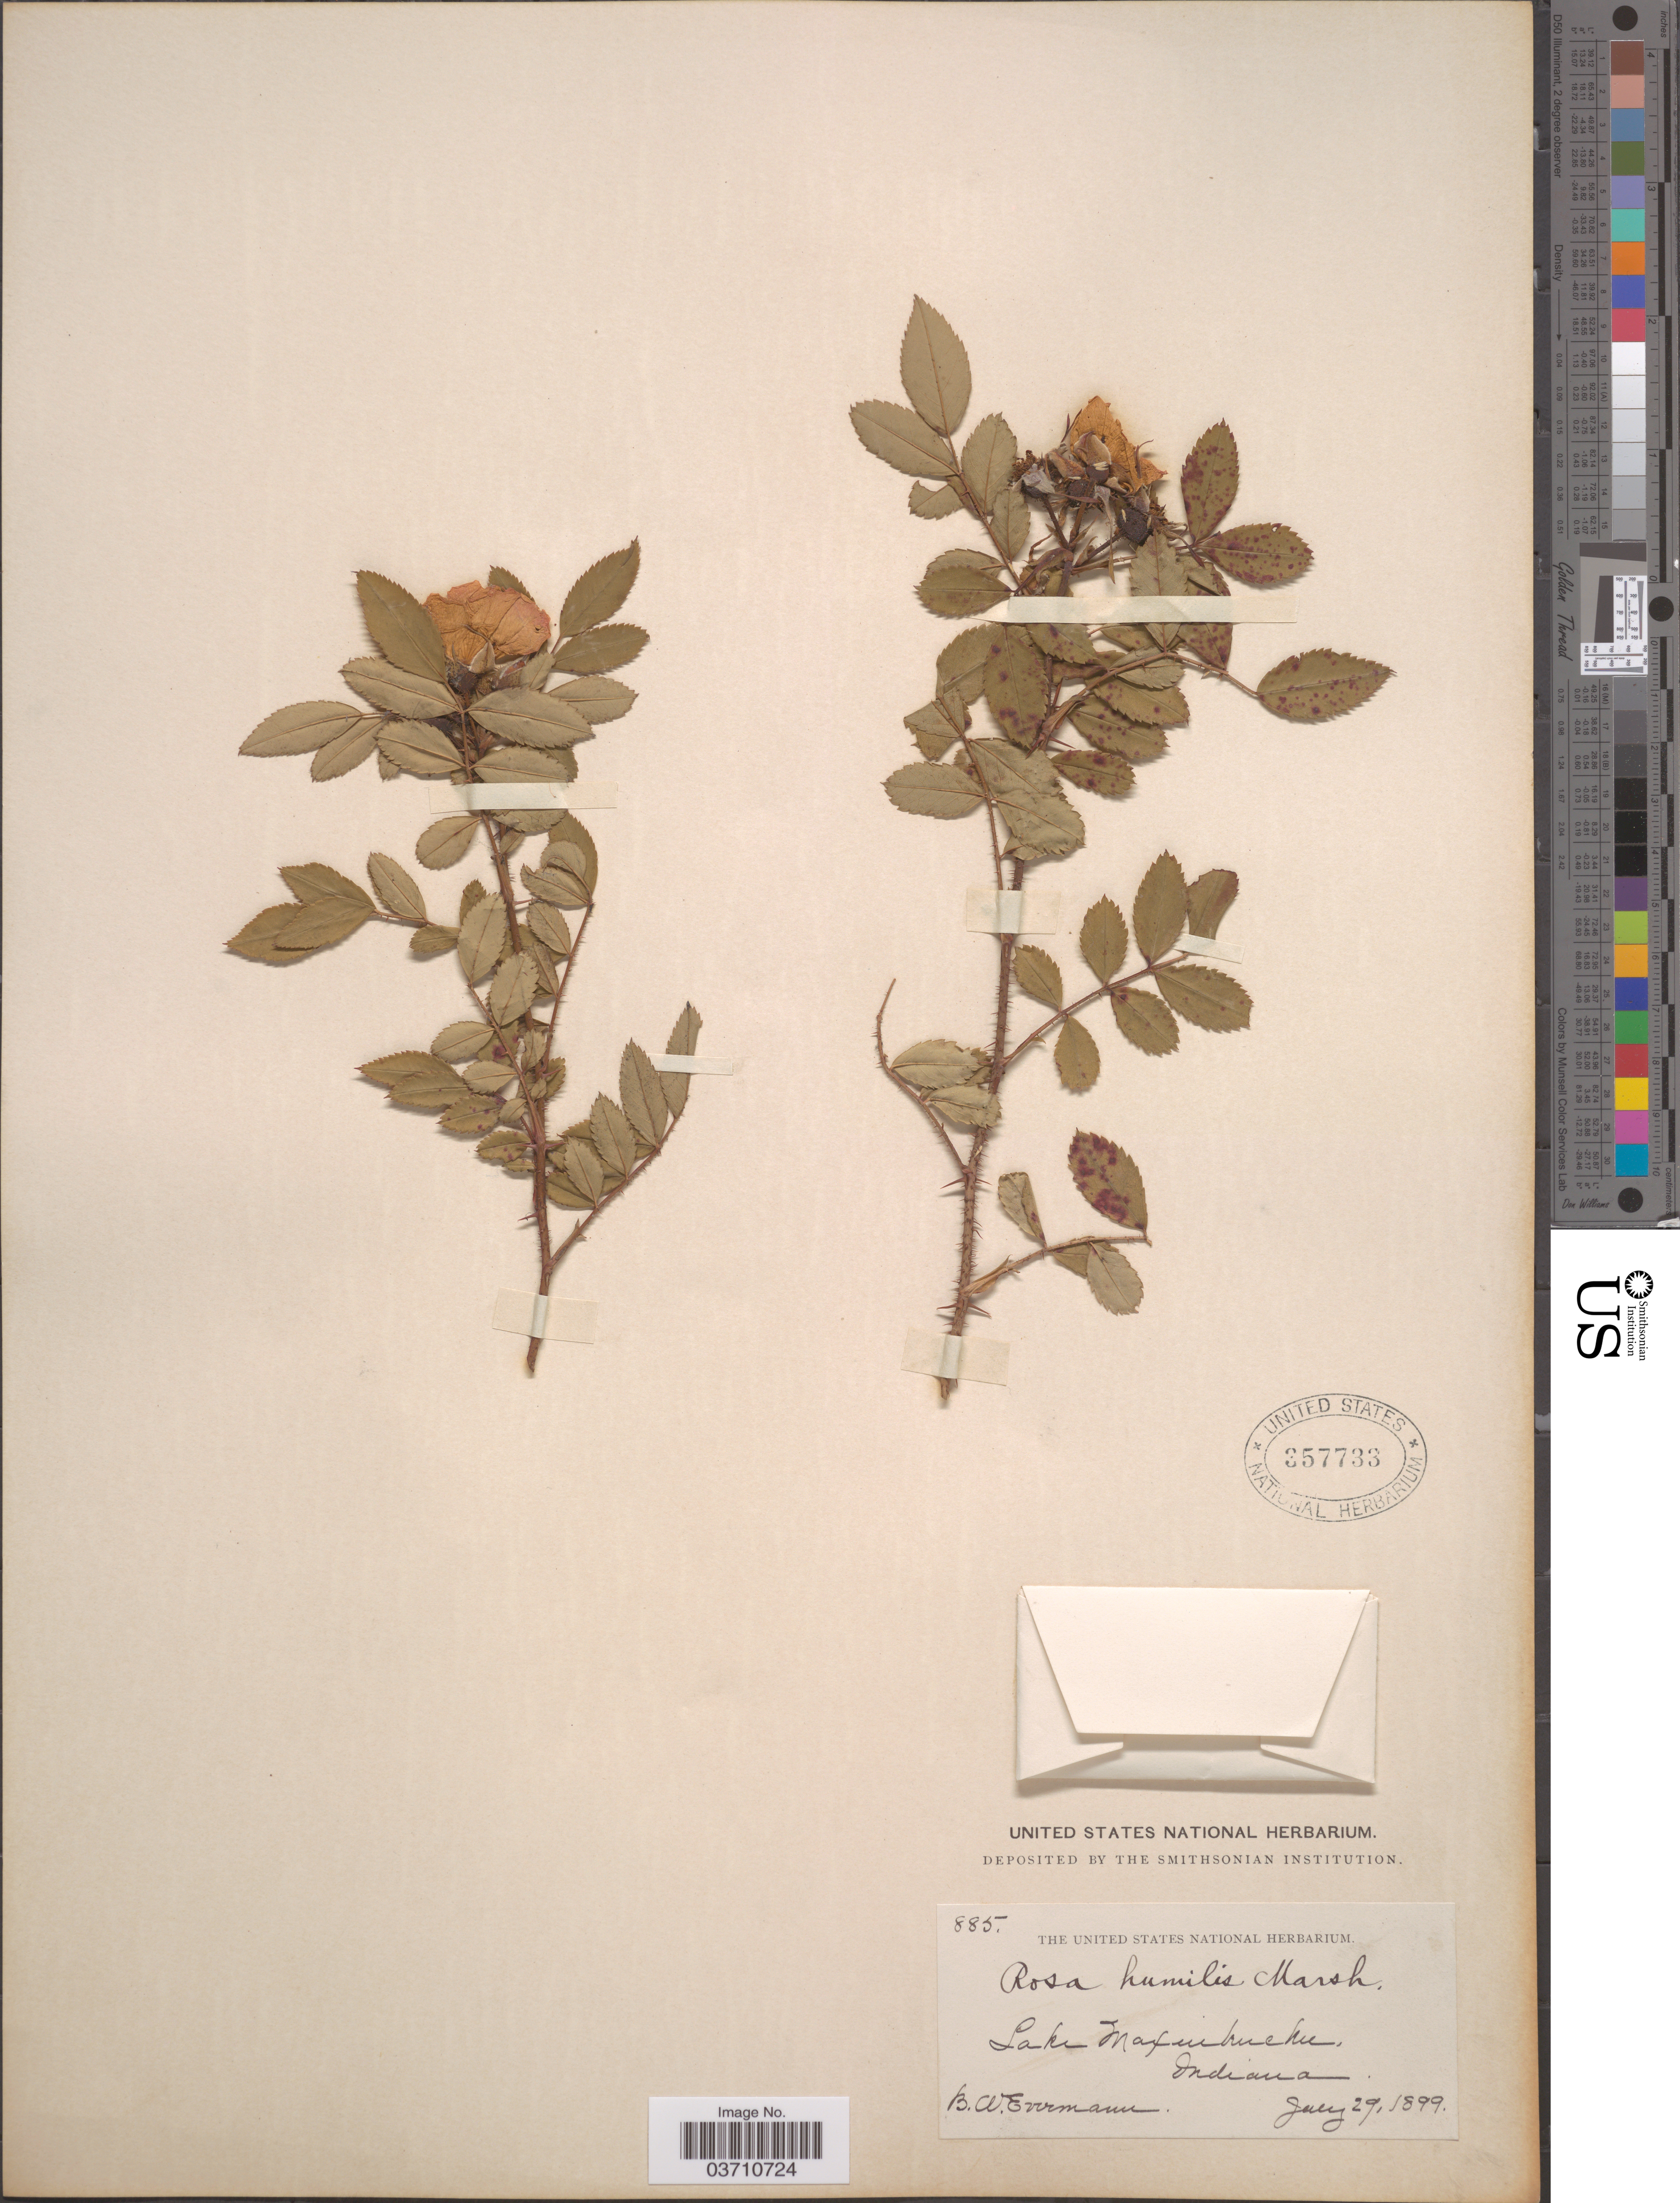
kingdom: Plantae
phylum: Tracheophyta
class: Magnoliopsida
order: Rosales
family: Rosaceae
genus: Rosa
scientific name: Rosa carolina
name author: L.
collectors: B. W. Evermann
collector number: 885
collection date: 1899-07-29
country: United States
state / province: Indiana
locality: Lake Maxinkuckee.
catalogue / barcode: US 357733